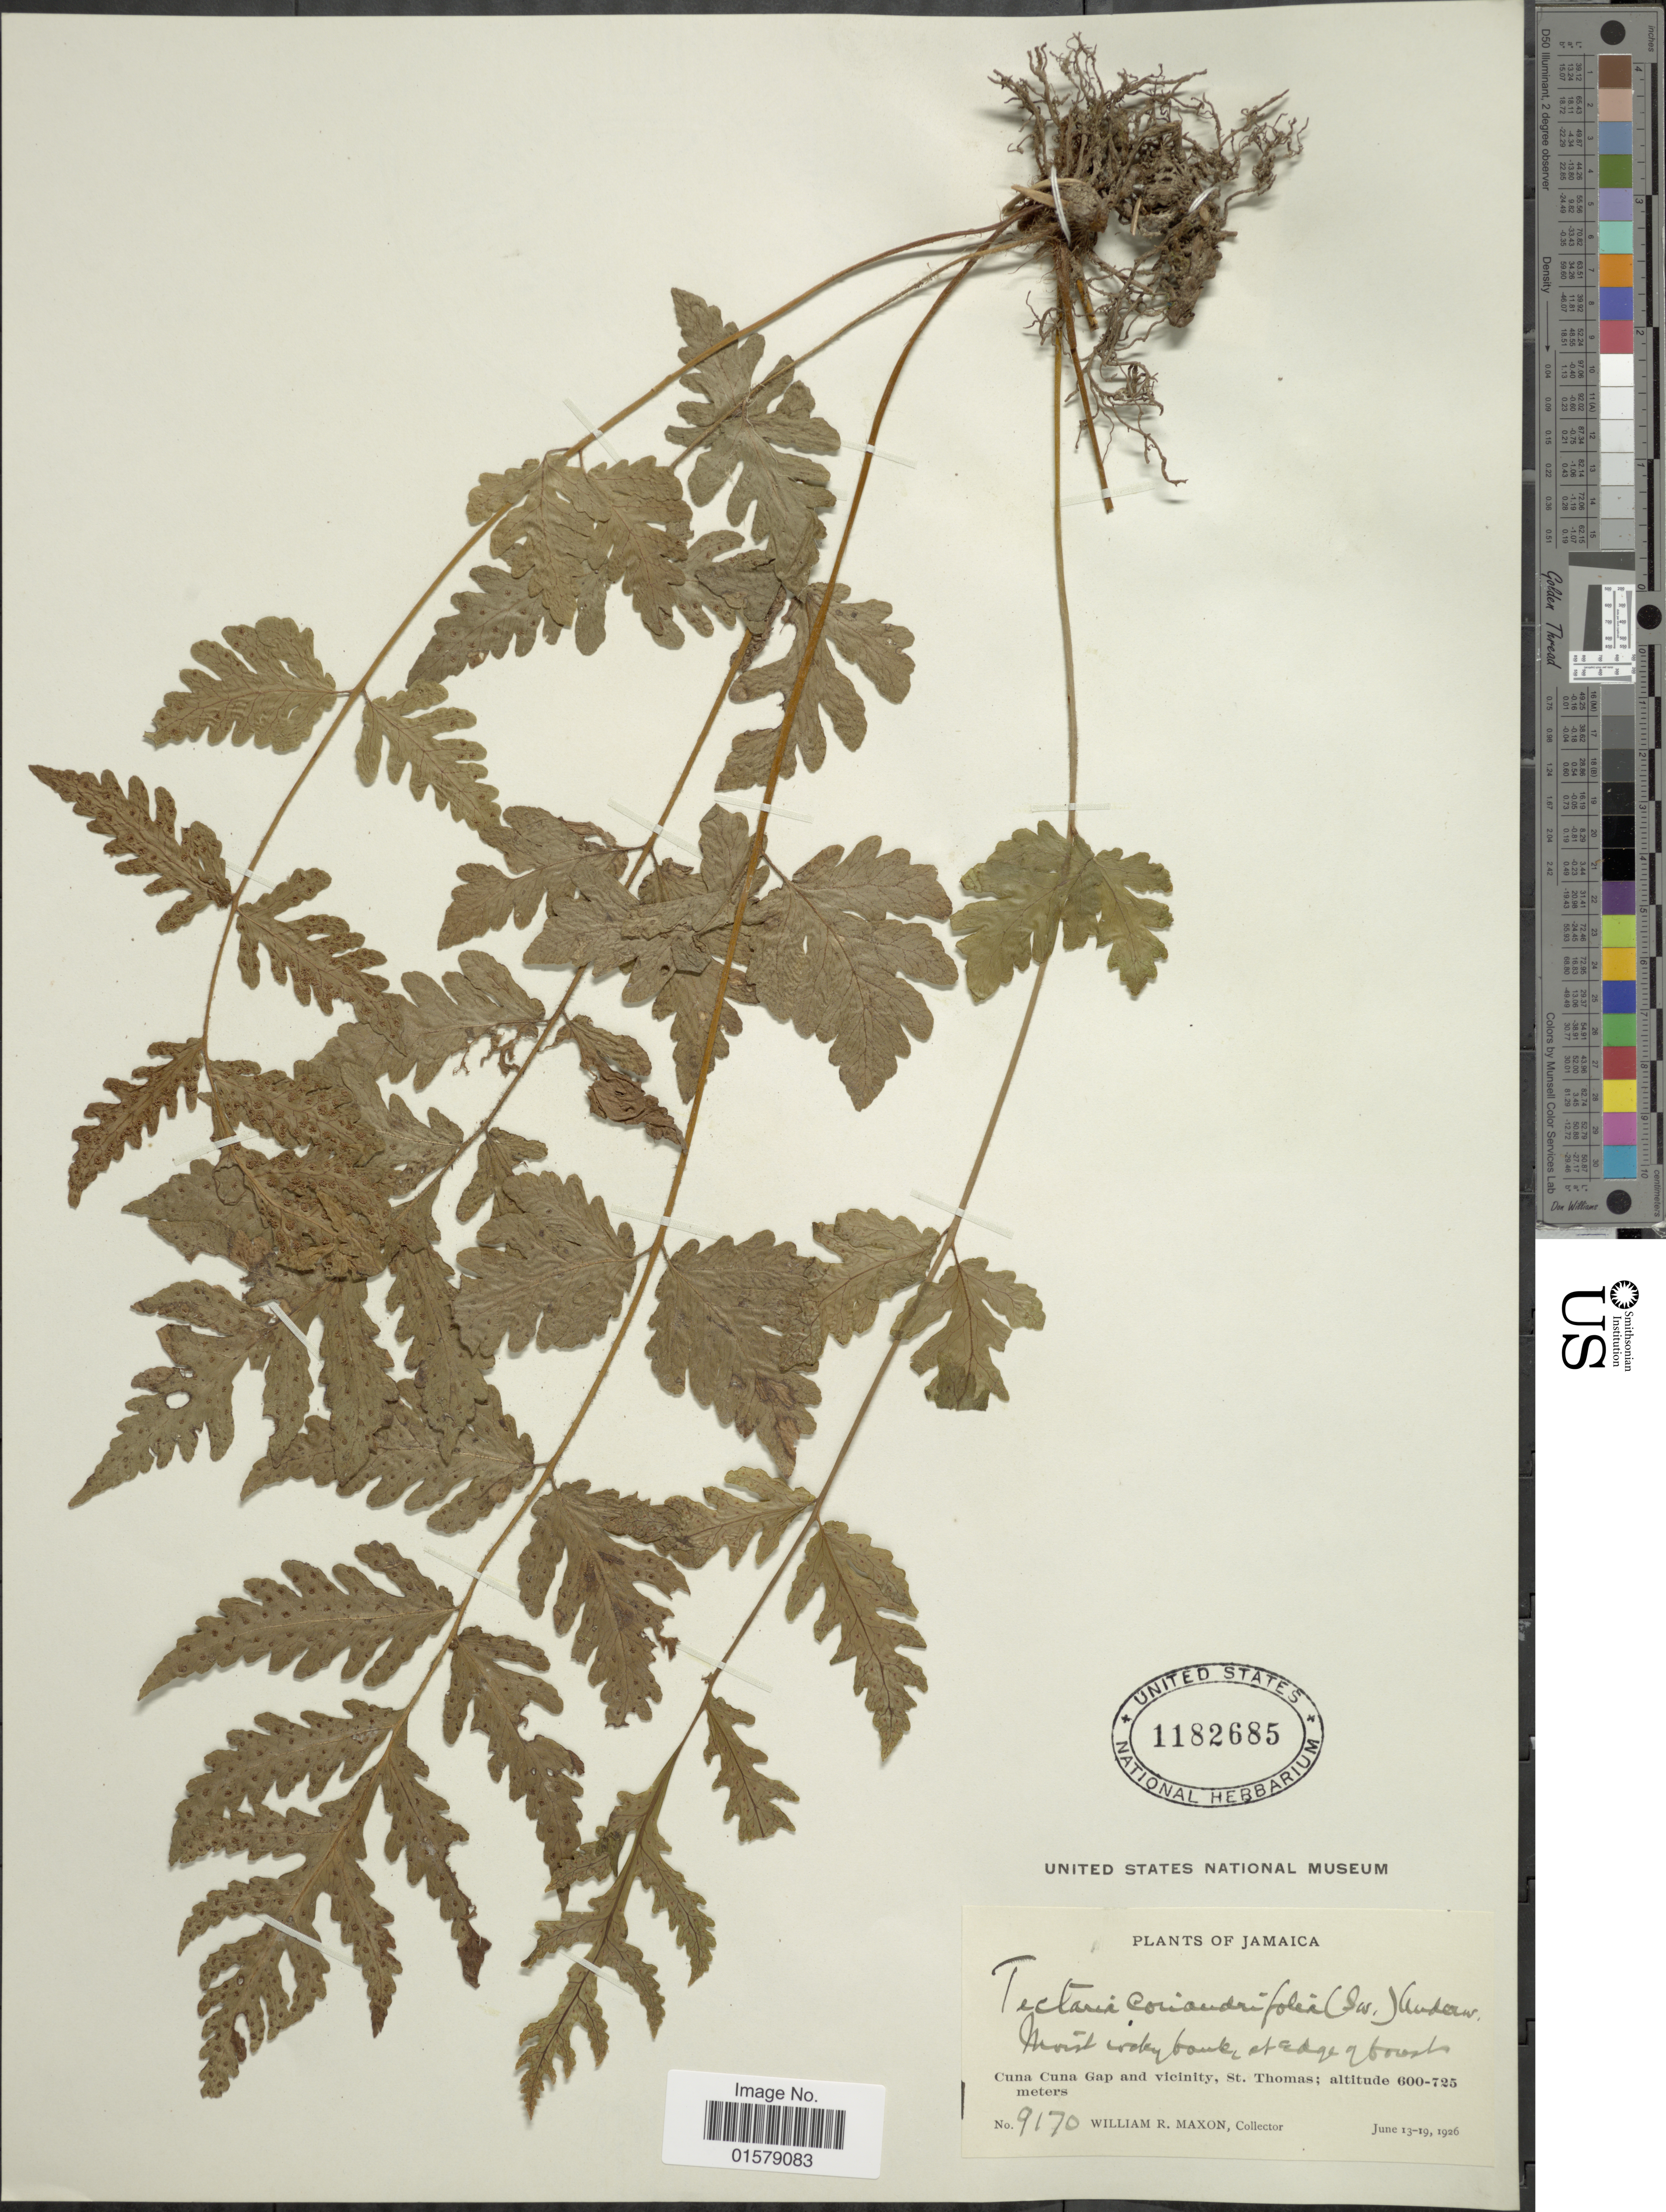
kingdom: Plantae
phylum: Tracheophyta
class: Polypodiopsida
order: Polypodiales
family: Tectariaceae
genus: Tectaria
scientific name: Tectaria coriandrifolia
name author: Underw.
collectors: W. R. Maxon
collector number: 9170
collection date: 1926-06-13/1926-06-19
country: Jamaica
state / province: Saint Thomas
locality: Cuna Cuna Gap and vicinity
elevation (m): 600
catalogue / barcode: US 1182685